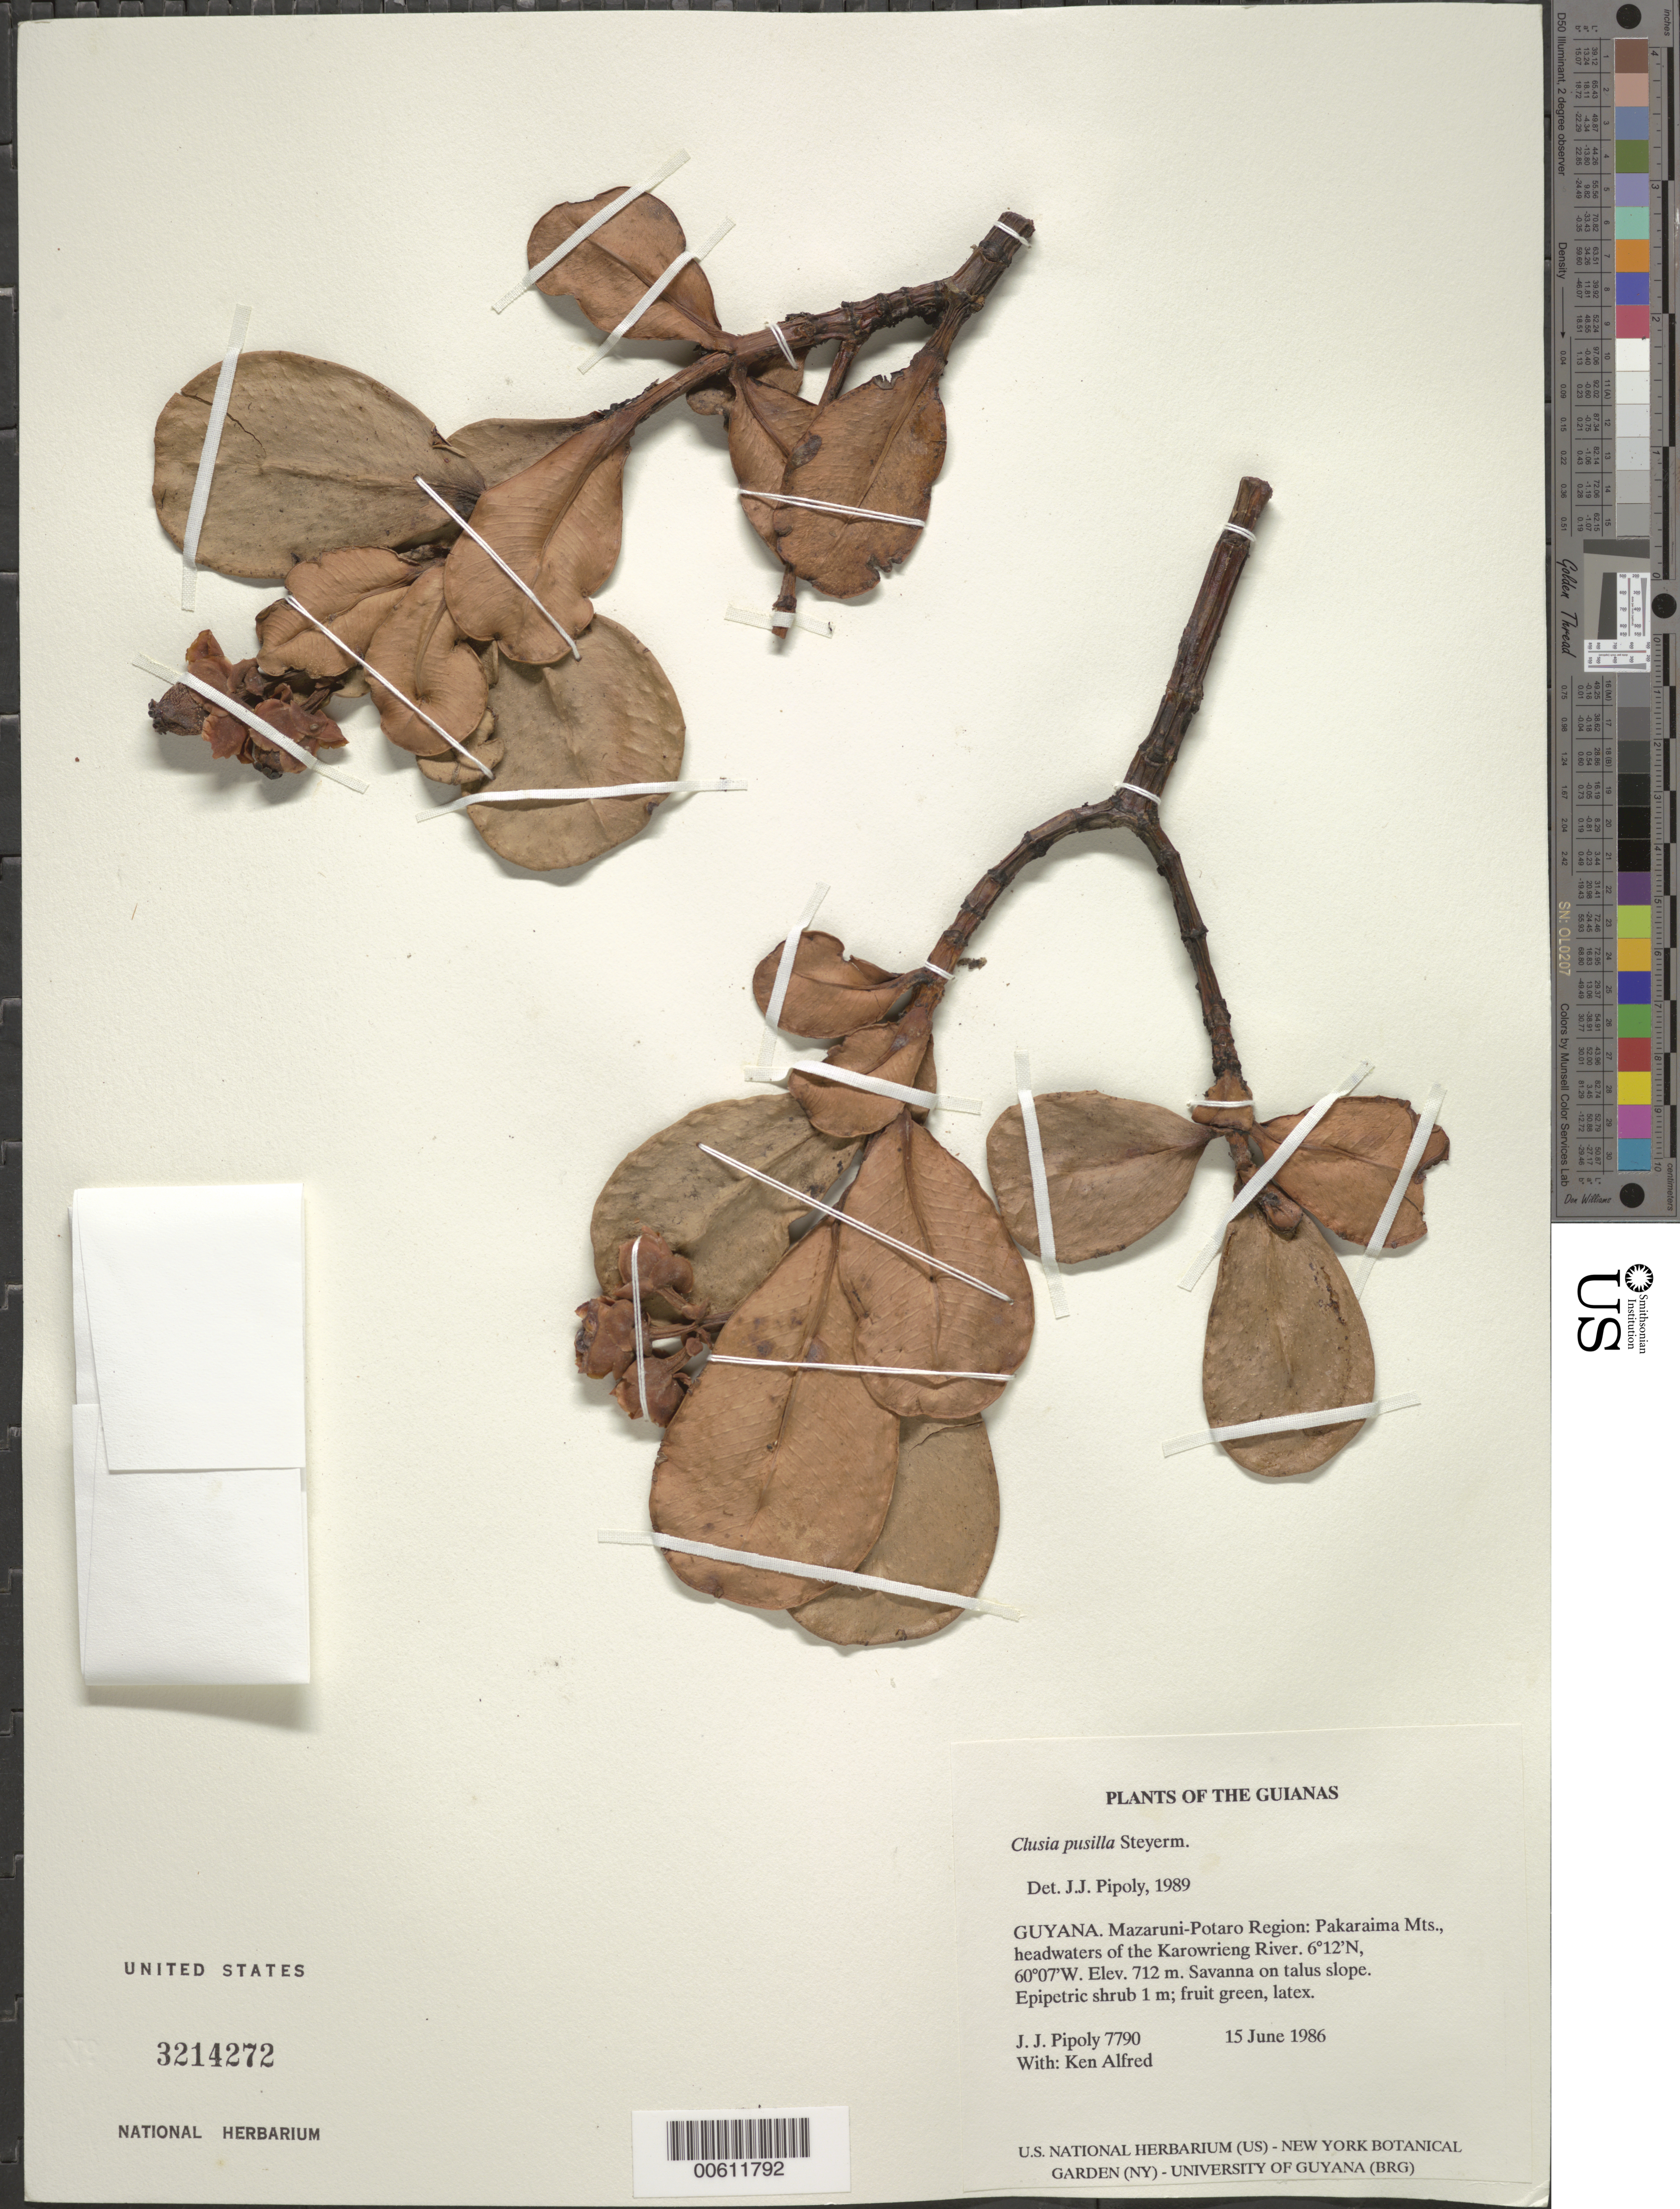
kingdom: Plantae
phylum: Tracheophyta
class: Magnoliopsida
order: Malpighiales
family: Clusiaceae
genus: Clusia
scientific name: Clusia pusilla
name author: Steyerm.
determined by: Pipoly, J. J., III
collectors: J. J. Pipoly & K. Alfred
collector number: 7790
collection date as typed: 15 June 1986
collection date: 1986-06-15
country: Guyana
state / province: Cuyuni-Mazaruni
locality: Pakaraima Mts., headwaters of the Karowrieng River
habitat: Savanna on talus slope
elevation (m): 712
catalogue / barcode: US 3214272